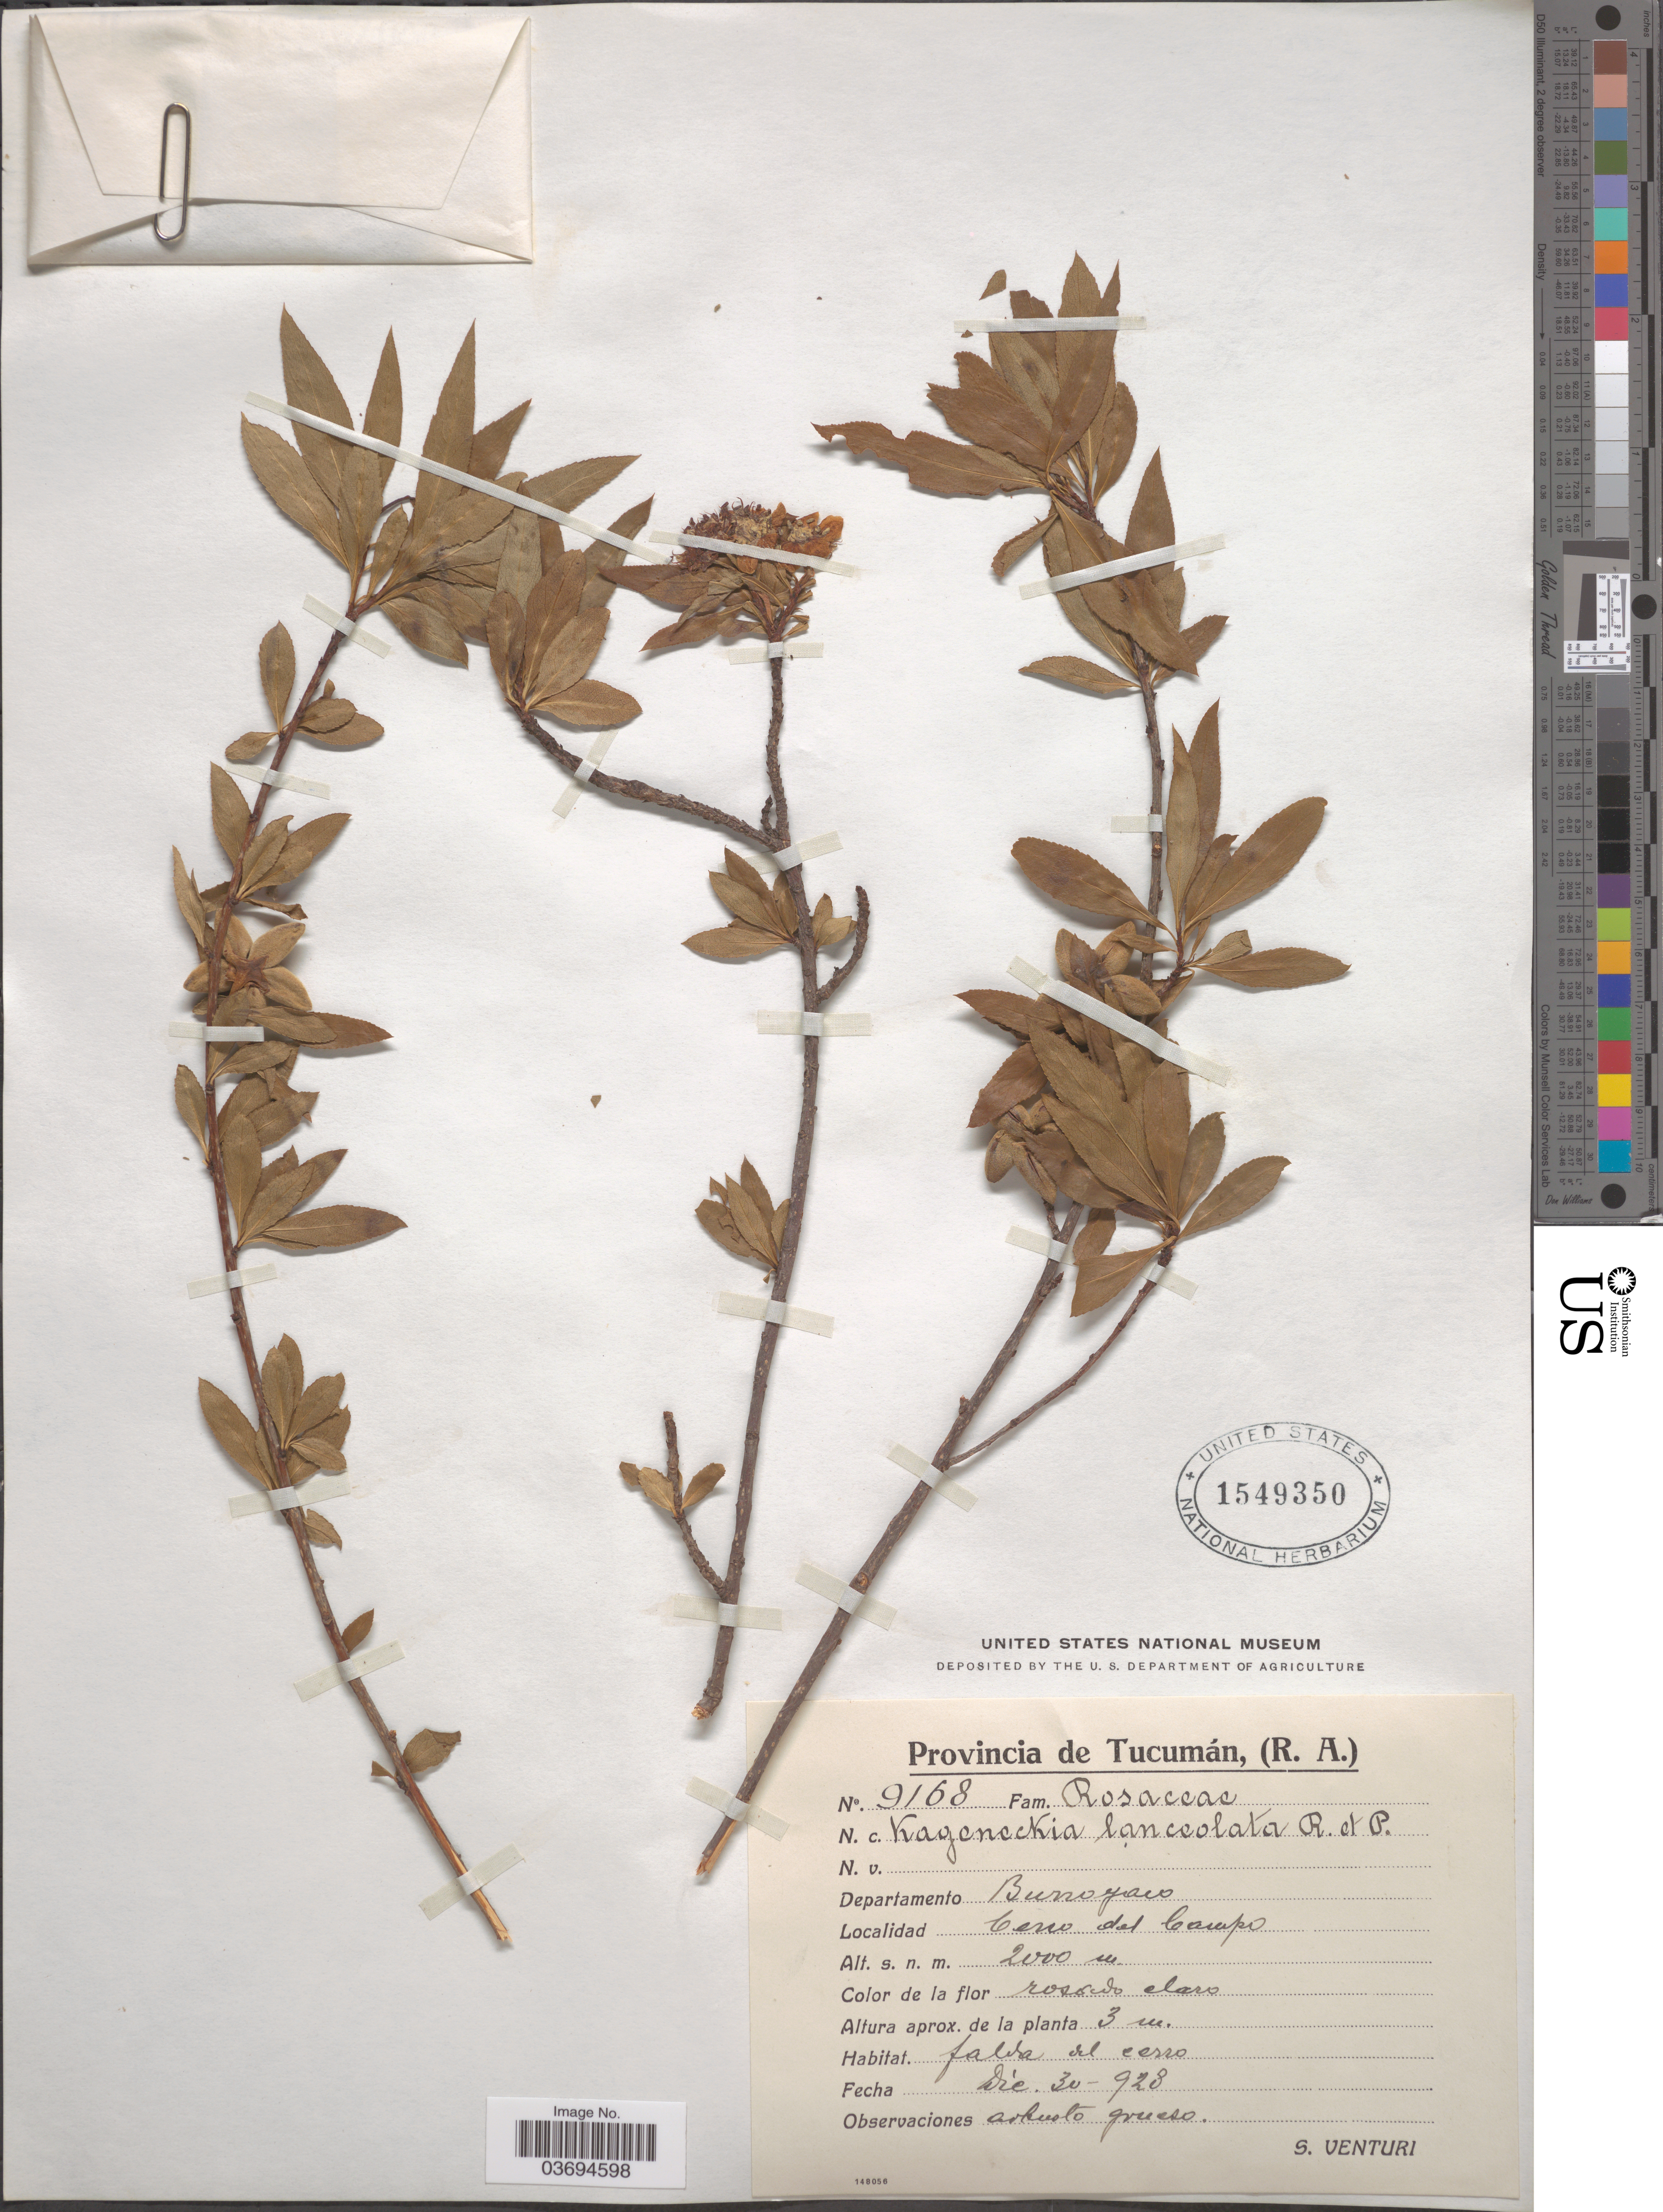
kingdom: Plantae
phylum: Tracheophyta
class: Magnoliopsida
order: Rosales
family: Rosaceae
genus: Kageneckia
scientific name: Kageneckia lanceolata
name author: Ruiz & Pav.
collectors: S. Venturi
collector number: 9168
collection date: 1928-12-30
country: Argentina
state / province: Tucumán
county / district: Burruyacú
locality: Cerro del Campo.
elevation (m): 2000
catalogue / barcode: US 1549350